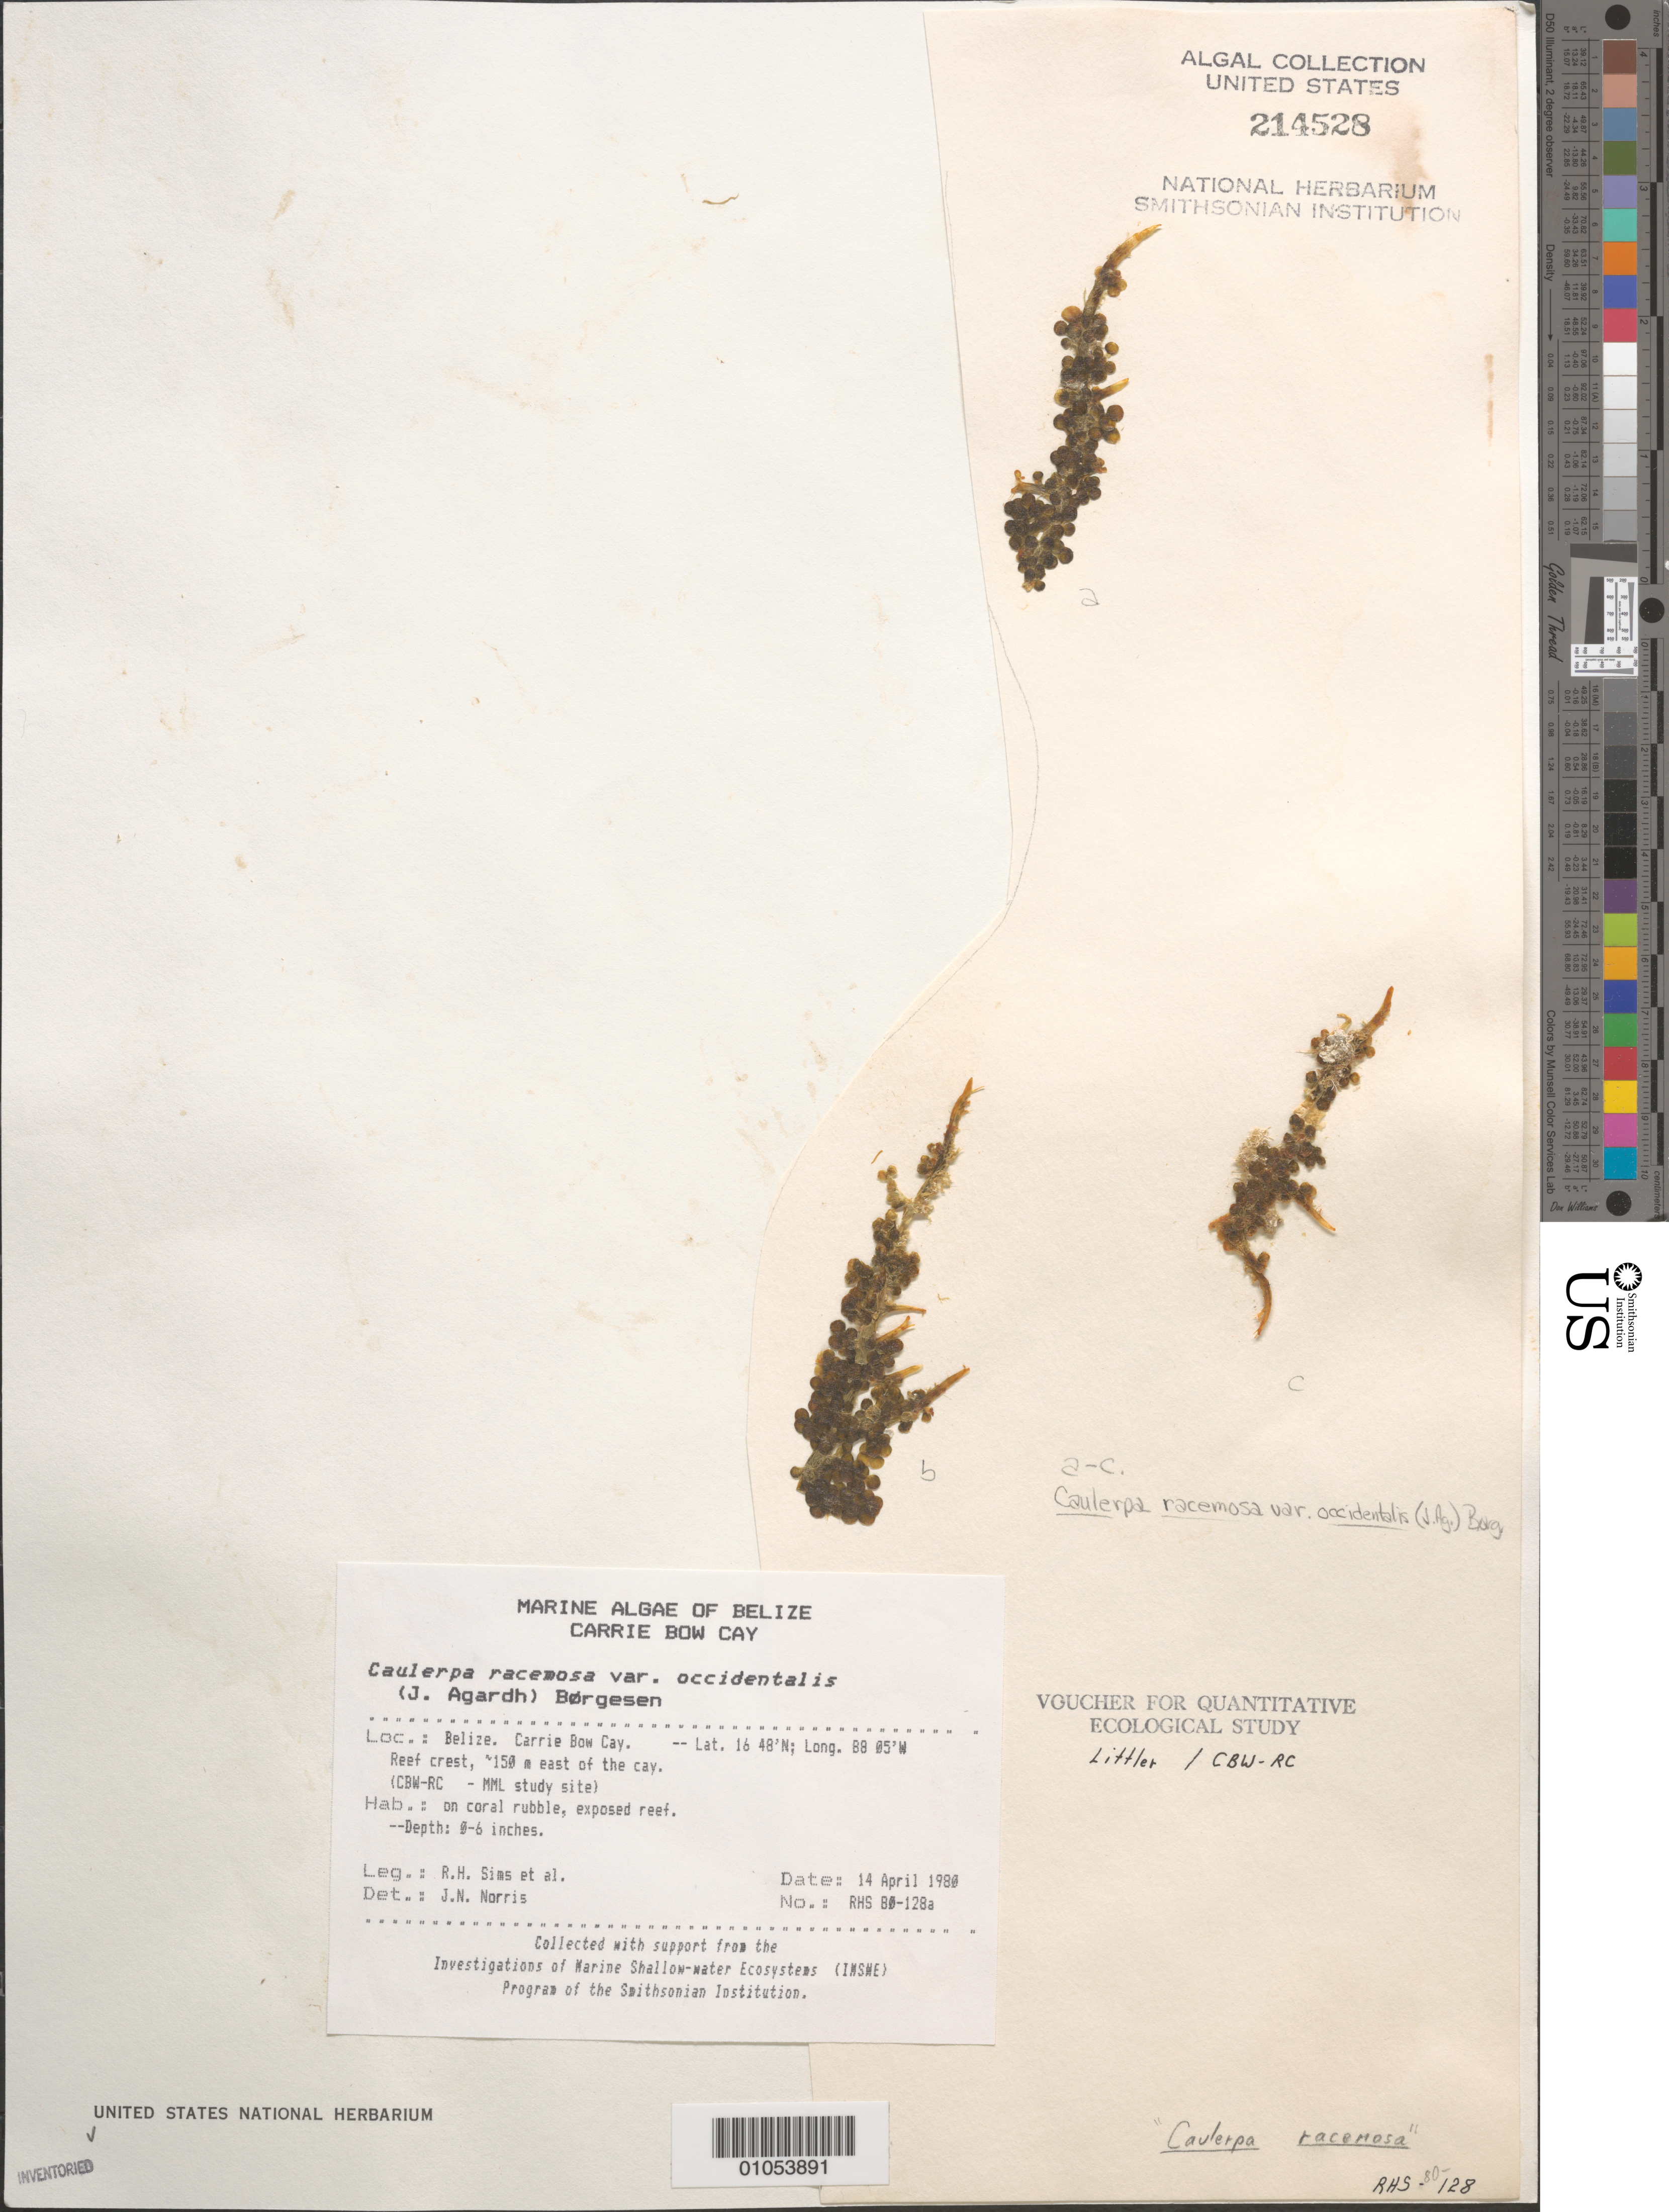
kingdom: Plantae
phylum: Chlorophyta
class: Ulvophyceae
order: Bryopsidales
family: Caulerpaceae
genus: Caulerpa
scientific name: Caulerpa racemosa var. occidentalis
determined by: Norris, James N.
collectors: R. H. Sims & et al.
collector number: RHS 80-128a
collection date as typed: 14 Apr 1980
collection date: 1980-04-14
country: Belize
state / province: Stann Creek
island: Carrie Bow Cay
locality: Reef cres, ca. 150 m east of Carrie Bow Cay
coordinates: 16 48'N, 88 05'W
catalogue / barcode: US 214528